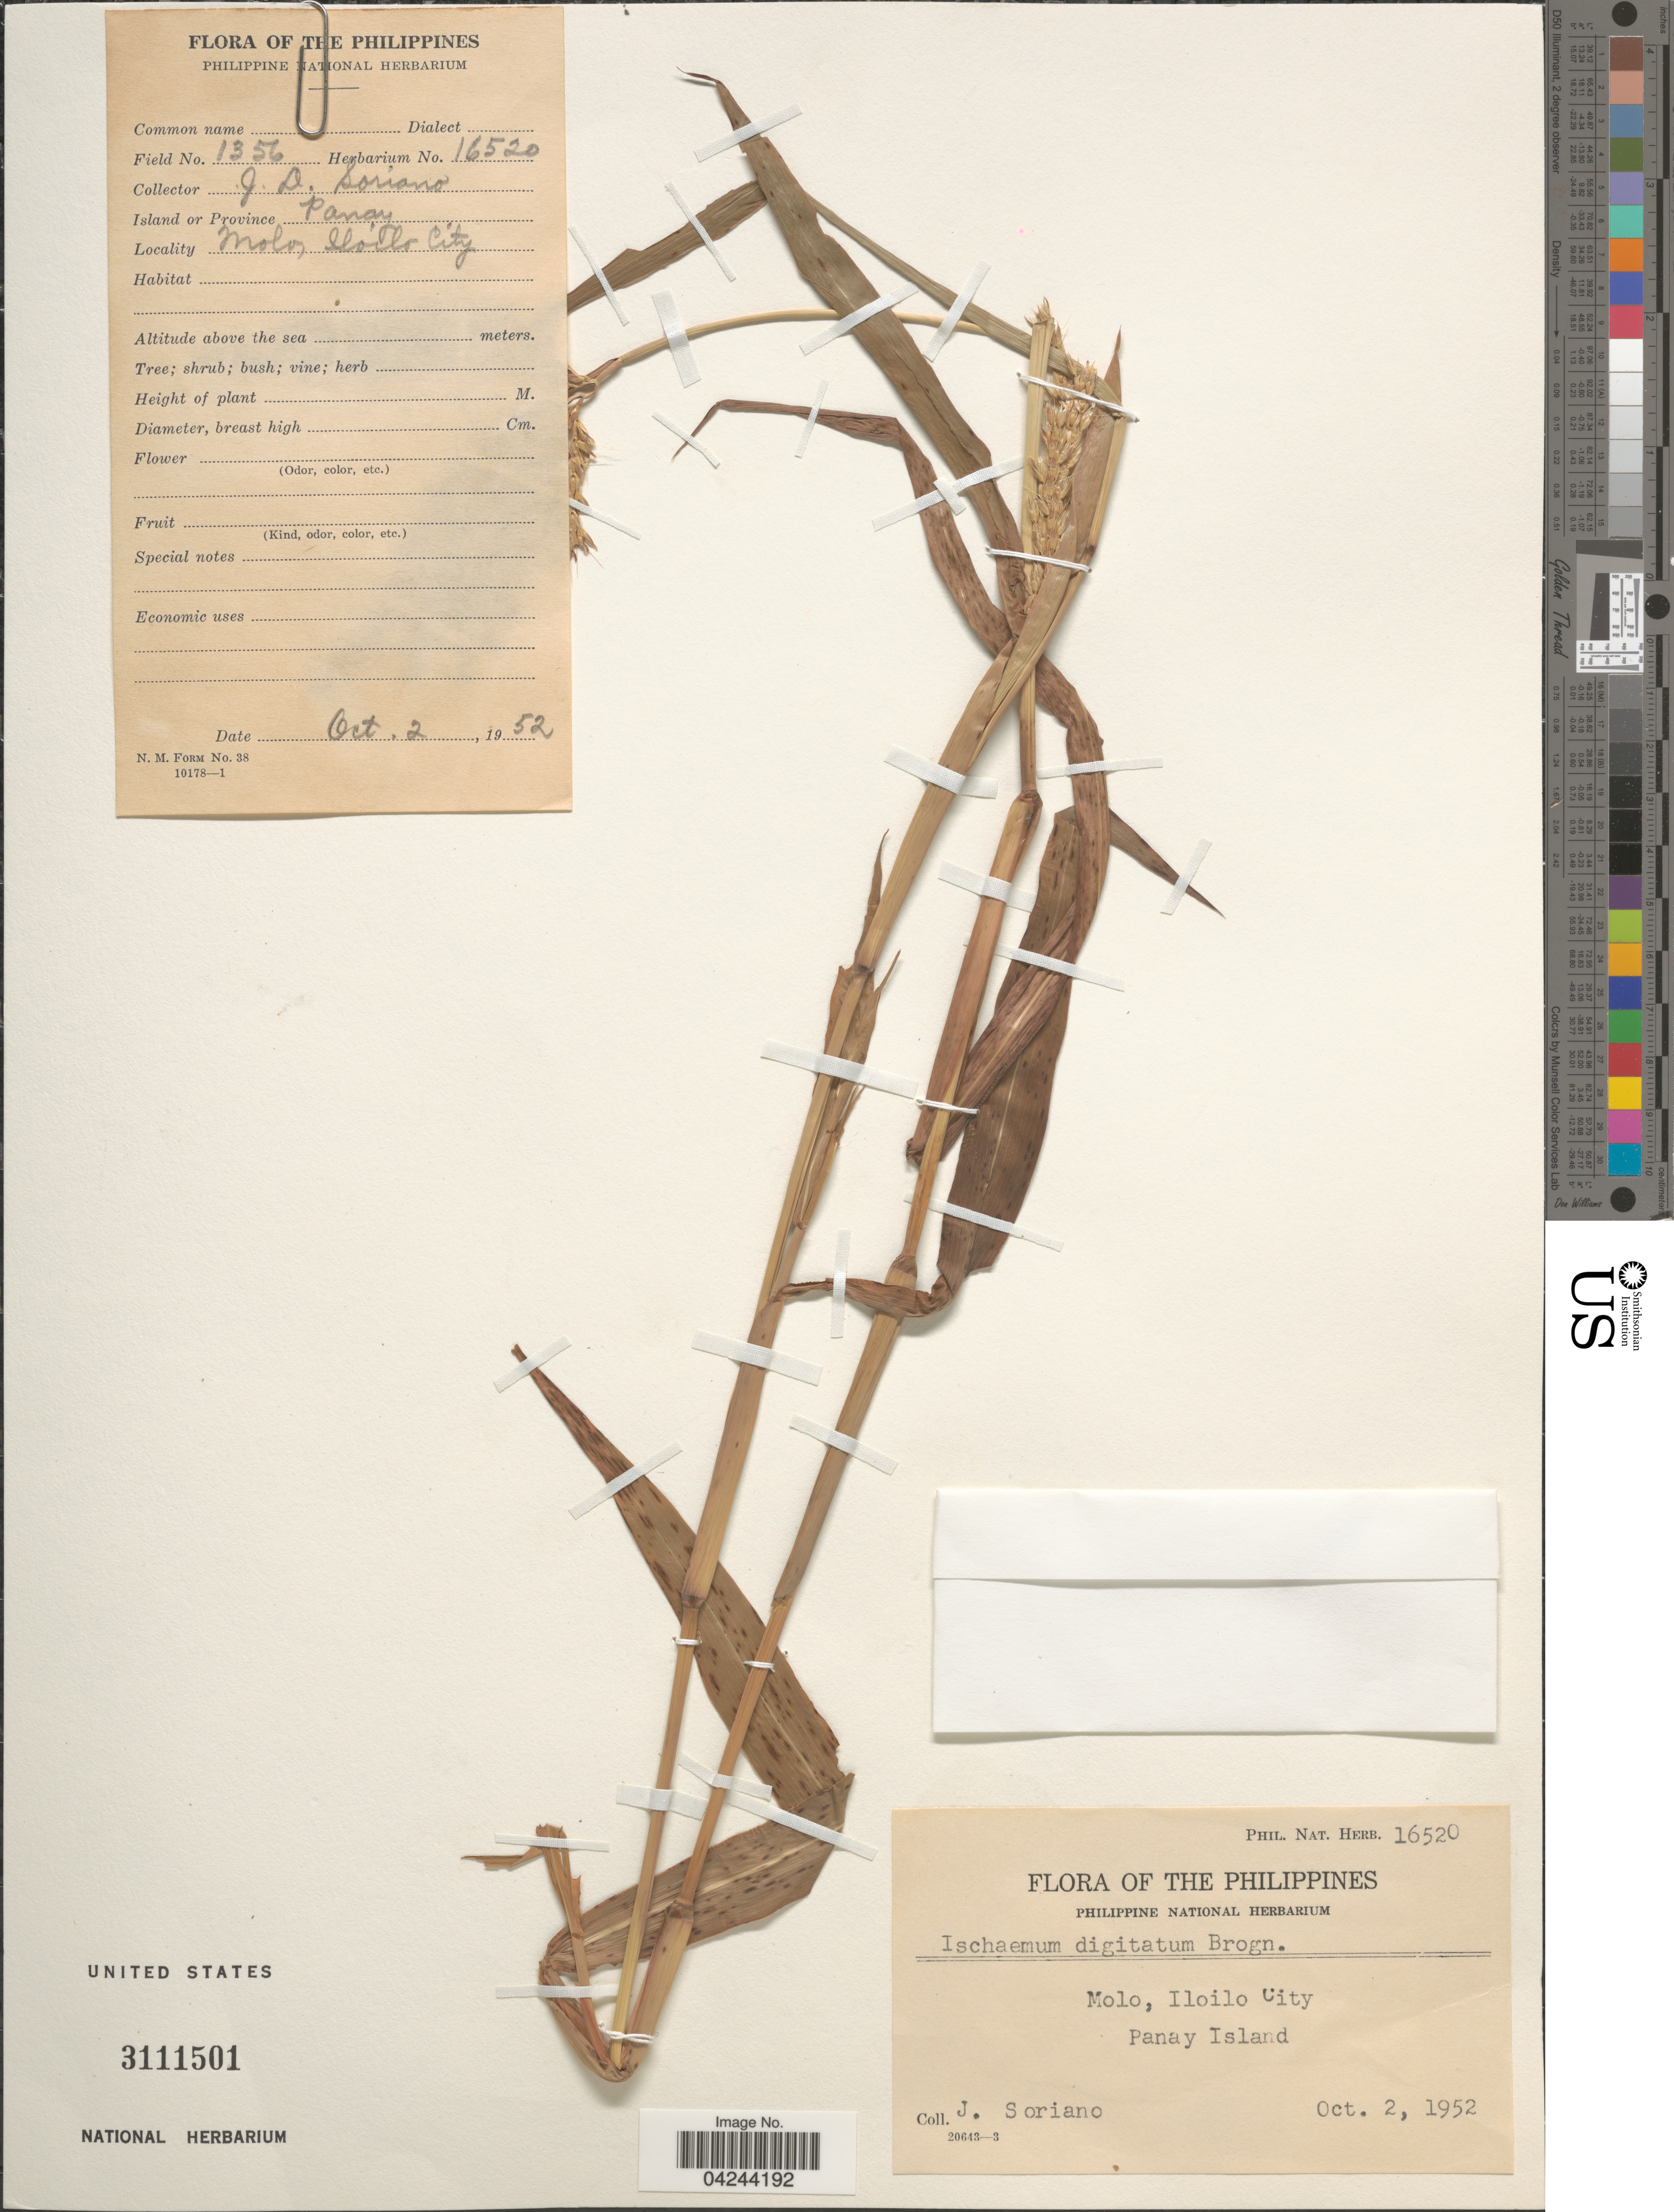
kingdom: Plantae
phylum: Tracheophyta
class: Liliopsida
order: Poales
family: Poaceae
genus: Ischaemum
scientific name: Ischaemum polystachyum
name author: J. Presl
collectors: J. Soriano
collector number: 1356/Phil. Nat. Herb. 16520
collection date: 1952-10-02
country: Philippines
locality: Molo, Iloilo City. Panay Island.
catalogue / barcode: US 3111501